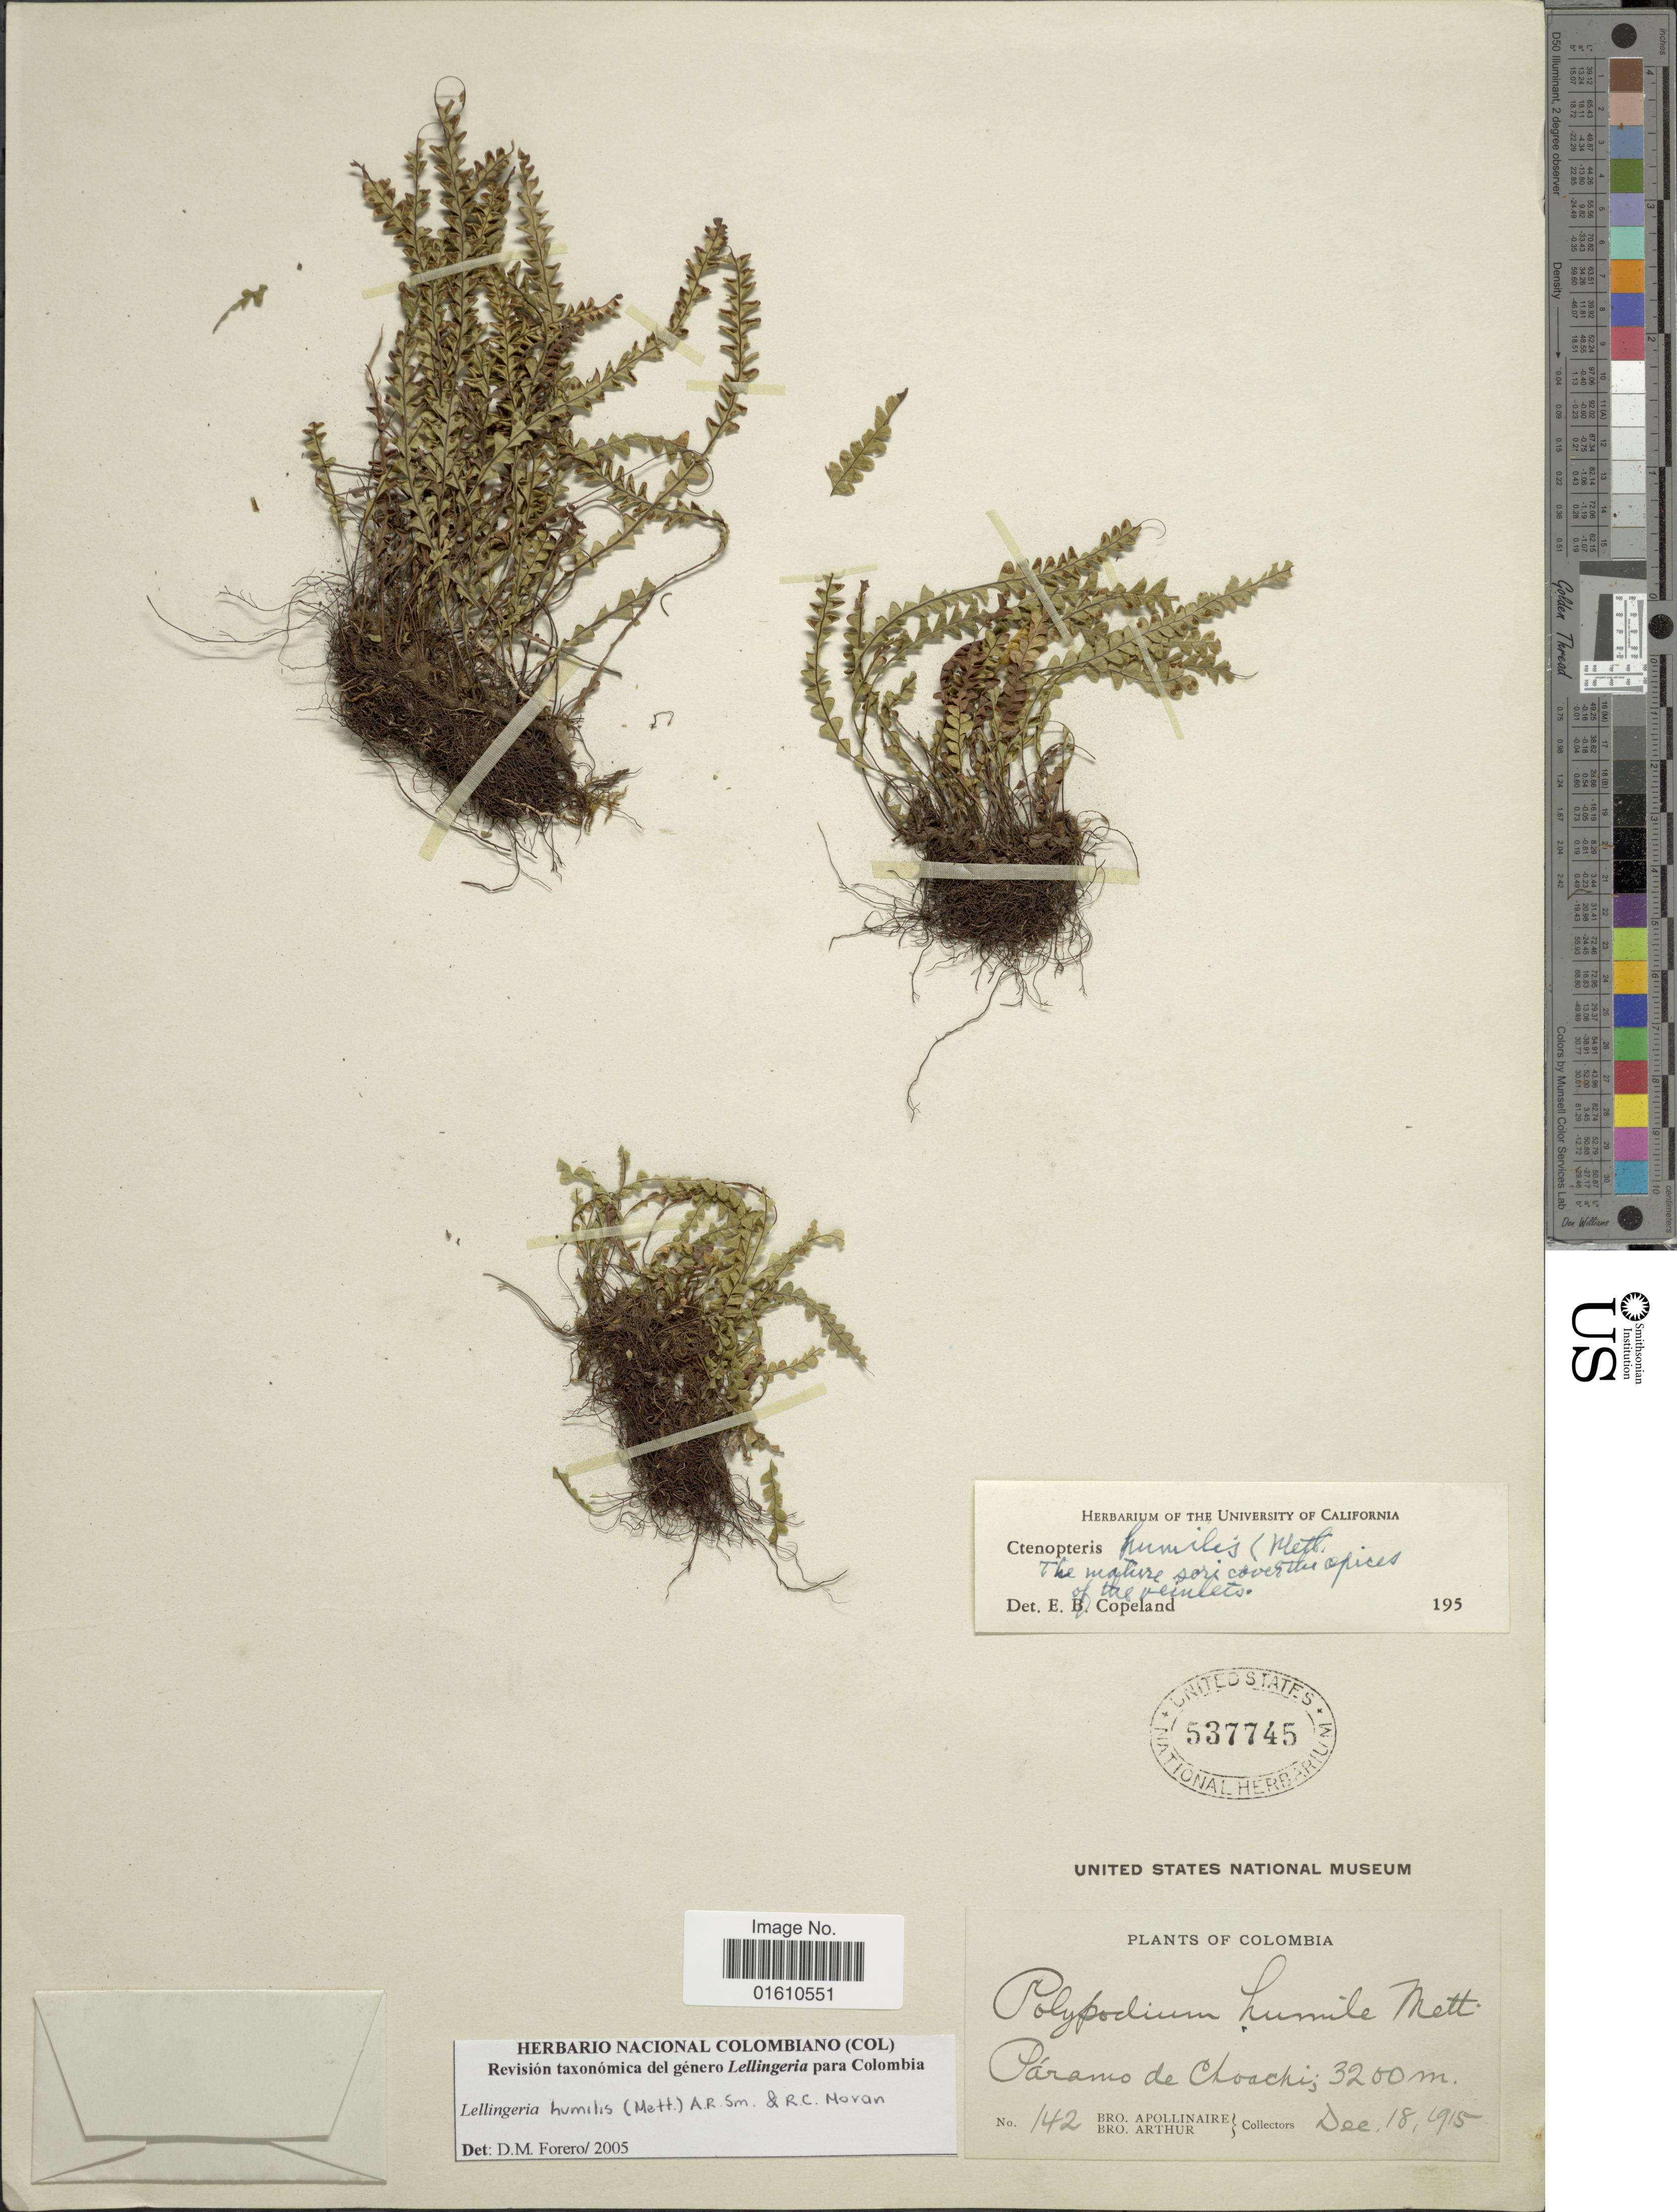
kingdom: Plantae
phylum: Tracheophyta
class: Polypodiopsida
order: Polypodiales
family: Polypodiaceae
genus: Lellingeria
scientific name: Lellingeria humilis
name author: (Mett.) A.R. Sm. & R.C. Moran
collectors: Bro. Apollinaire & Bro. Arthur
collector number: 142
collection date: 1915-12-18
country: Colombia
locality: Paramo de Choachi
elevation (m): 3200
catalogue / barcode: US 537745